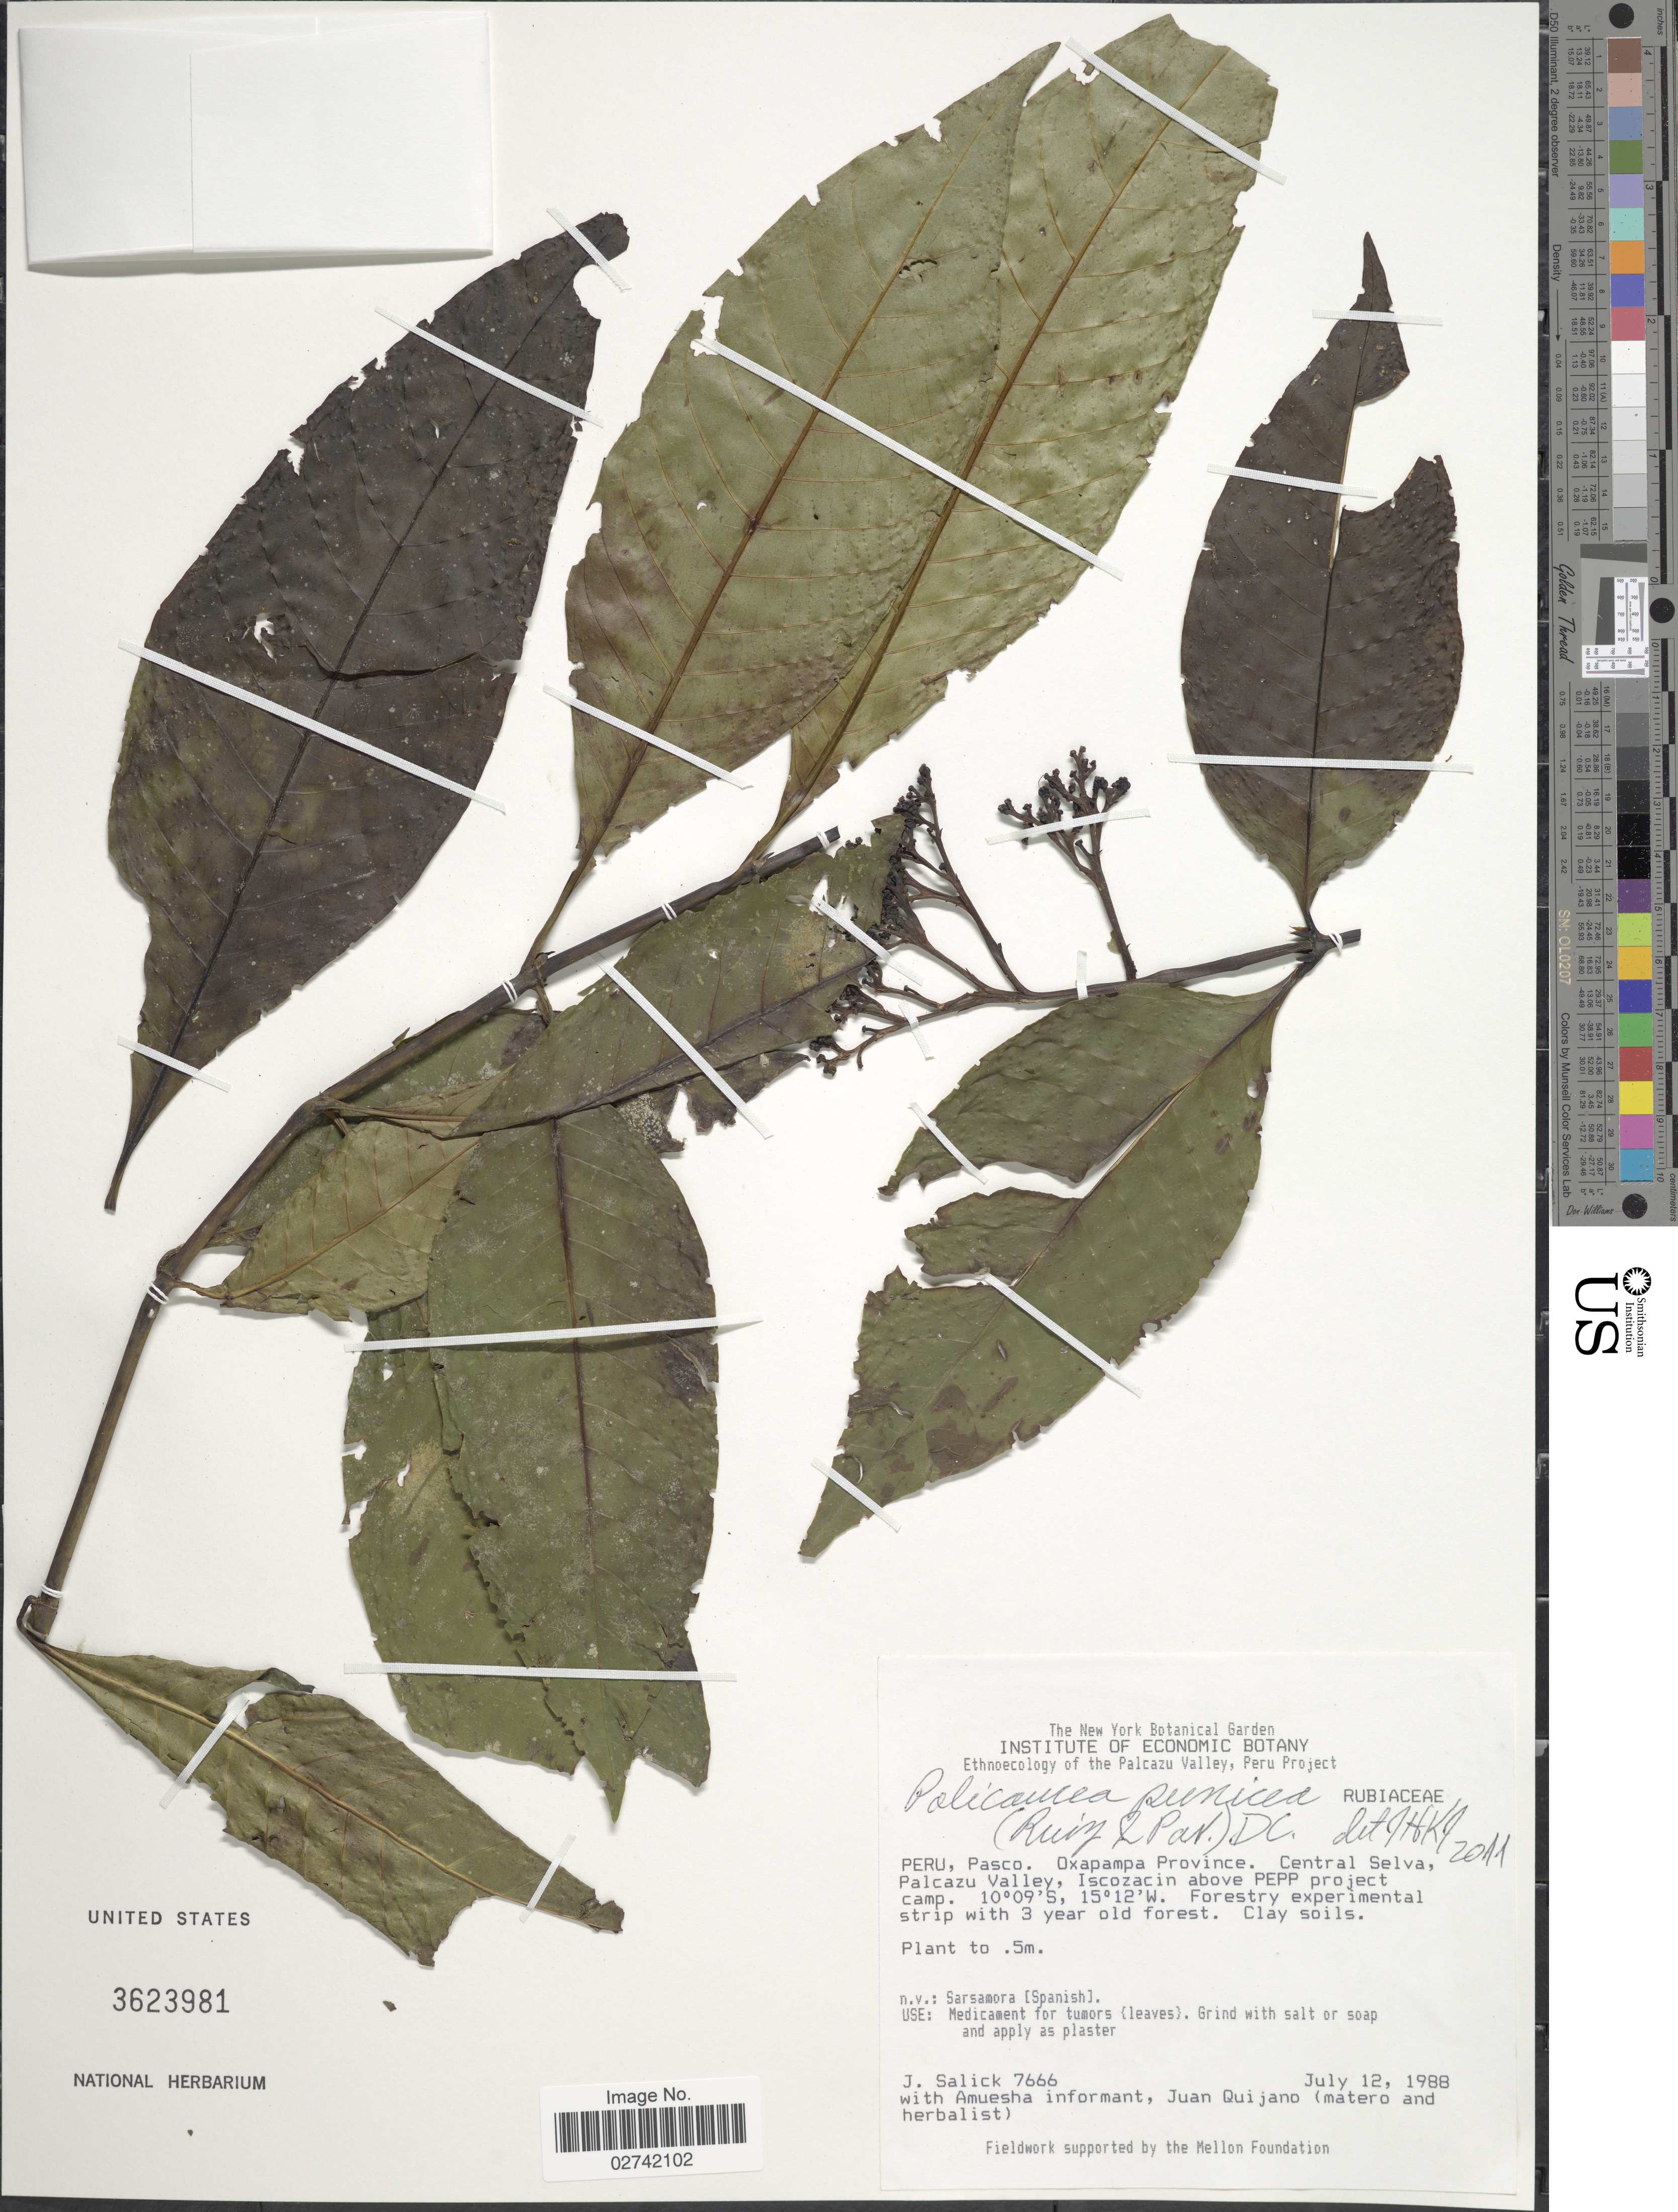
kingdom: Plantae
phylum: Tracheophyta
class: Magnoliopsida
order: Gentianales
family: Rubiaceae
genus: Palicourea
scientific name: Palicourea punicea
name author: (Ruiz & Pav.) DC.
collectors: J. Salick, Amuesha informant & J. Quijano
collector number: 7666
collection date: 1988-07-12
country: Peru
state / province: Pasco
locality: Oxapampa Province, Cenrtal Selva, Palcazu Valley, Iscozacin above PEPP project camp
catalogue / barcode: US 3623981